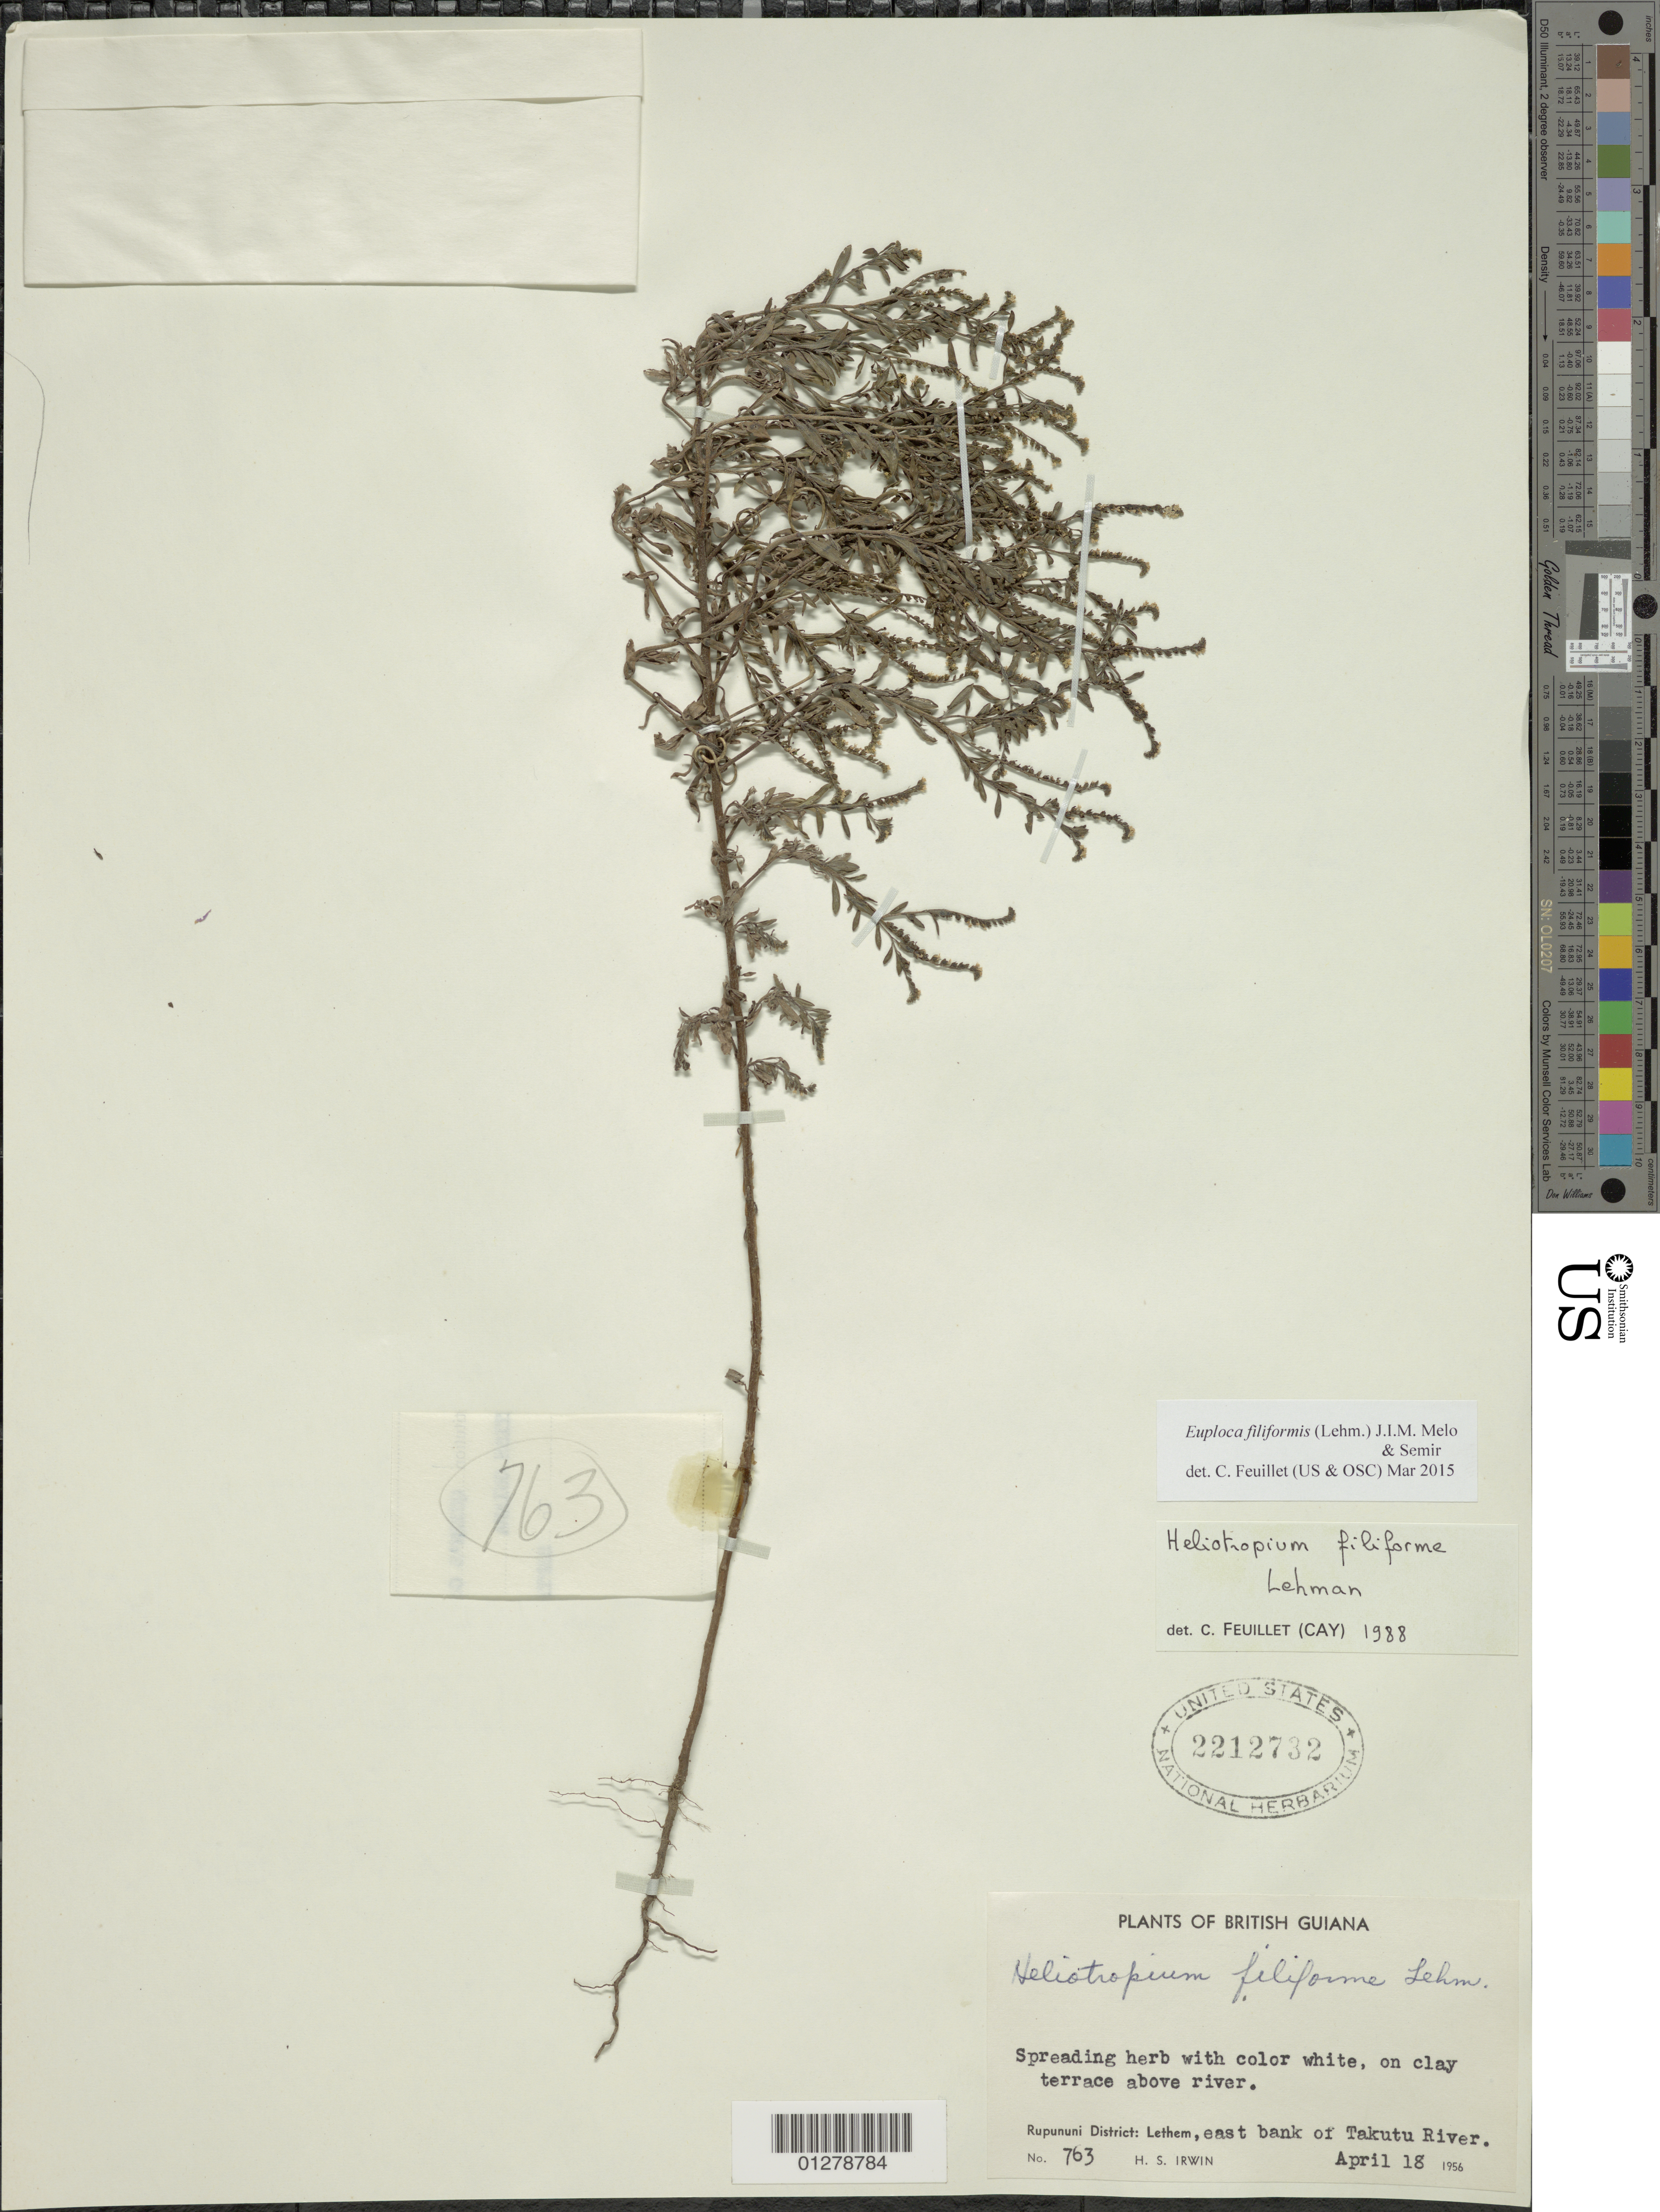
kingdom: Plantae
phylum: Tracheophyta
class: Magnoliopsida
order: Boraginales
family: Heliotropiaceae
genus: Euploca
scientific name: Euploca filiformis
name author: (Lehm.) J.I.M. Melo & Semir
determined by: Feuillet, C.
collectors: H. Irwin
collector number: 763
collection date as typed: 18 April 1956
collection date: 1956-04-18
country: Guyana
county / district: Rupununi District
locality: Lethem, east bank of Takutu River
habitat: on clay terrace above river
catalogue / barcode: US 2212732